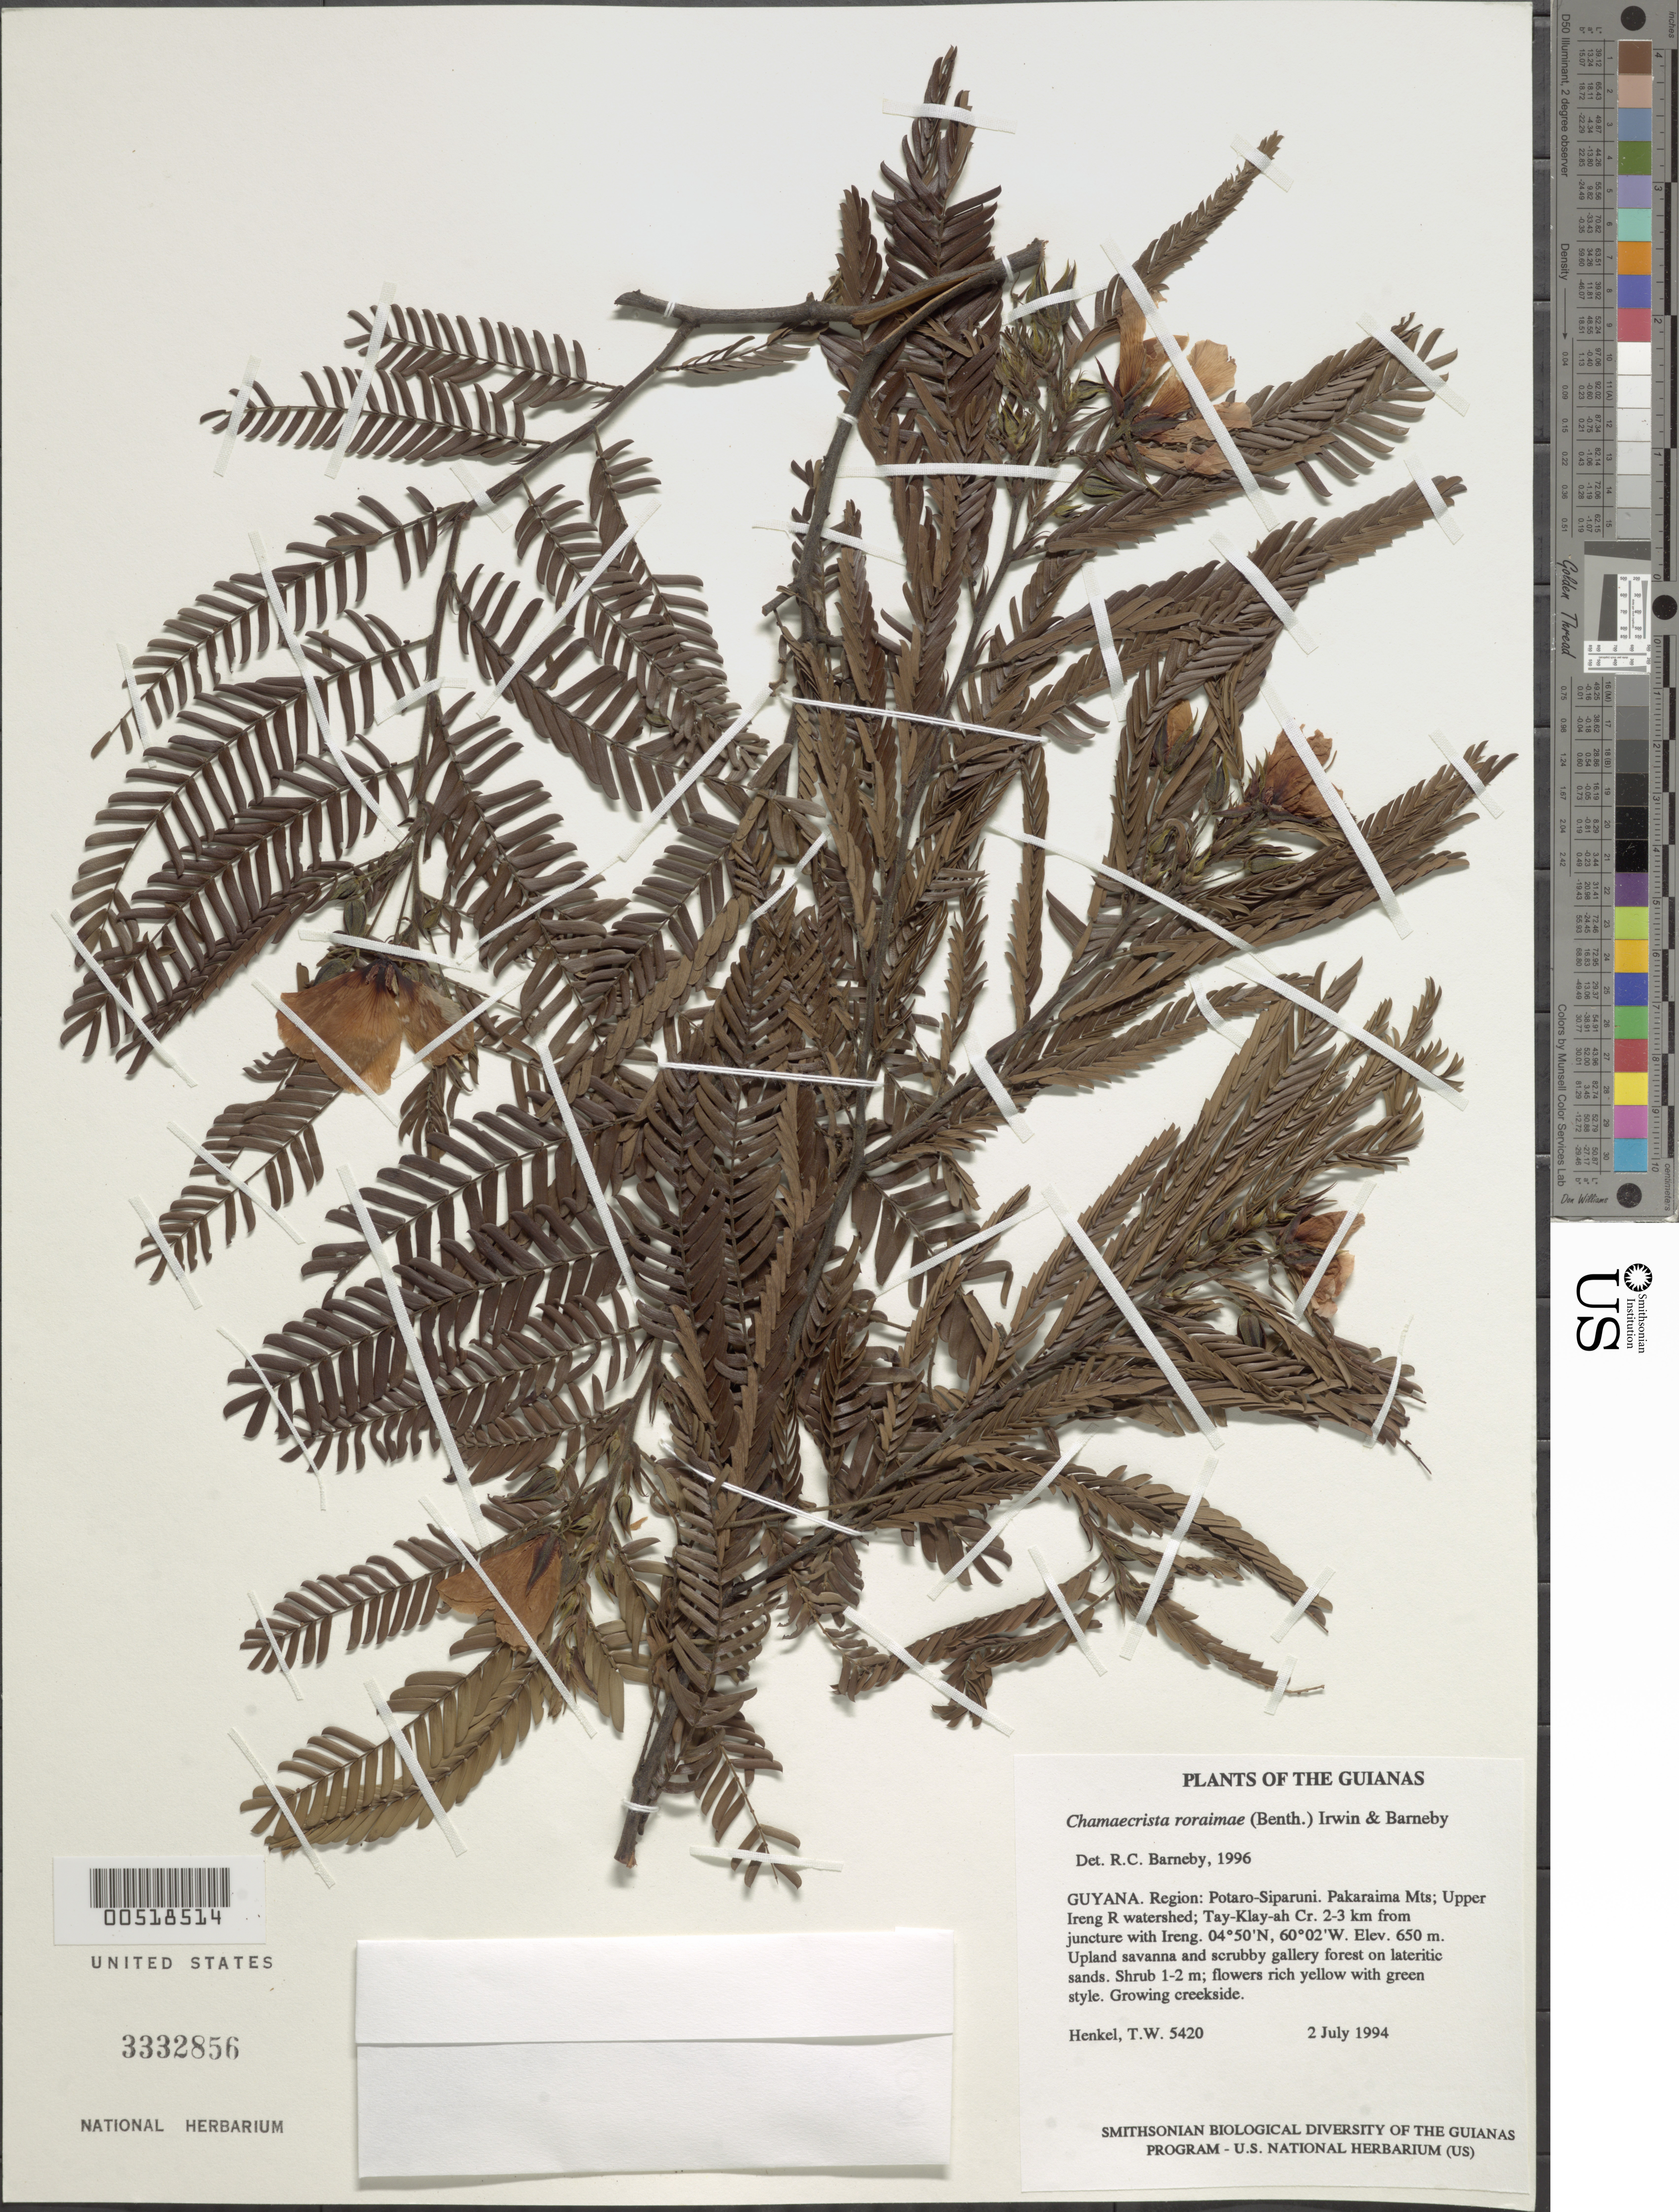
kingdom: Plantae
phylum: Tracheophyta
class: Magnoliopsida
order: Fabales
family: Fabaceae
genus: Chamaecrista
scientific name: Chamaecrista roraimae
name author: (Benth.) Gleason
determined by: Barneby, Rupert C., (NY)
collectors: T. Henkel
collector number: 5420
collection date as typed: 2 July 1994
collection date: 1994-07-02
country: Guyana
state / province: Potaro-Siparuni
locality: Pakaraima Mts; Upper Ireng R watershed; Tay-Klay-ah Cr. 2-3 km from juncture with Ireng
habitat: Upland savanna and scrubby gallery forest on lateritic sands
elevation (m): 650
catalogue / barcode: US 3332856